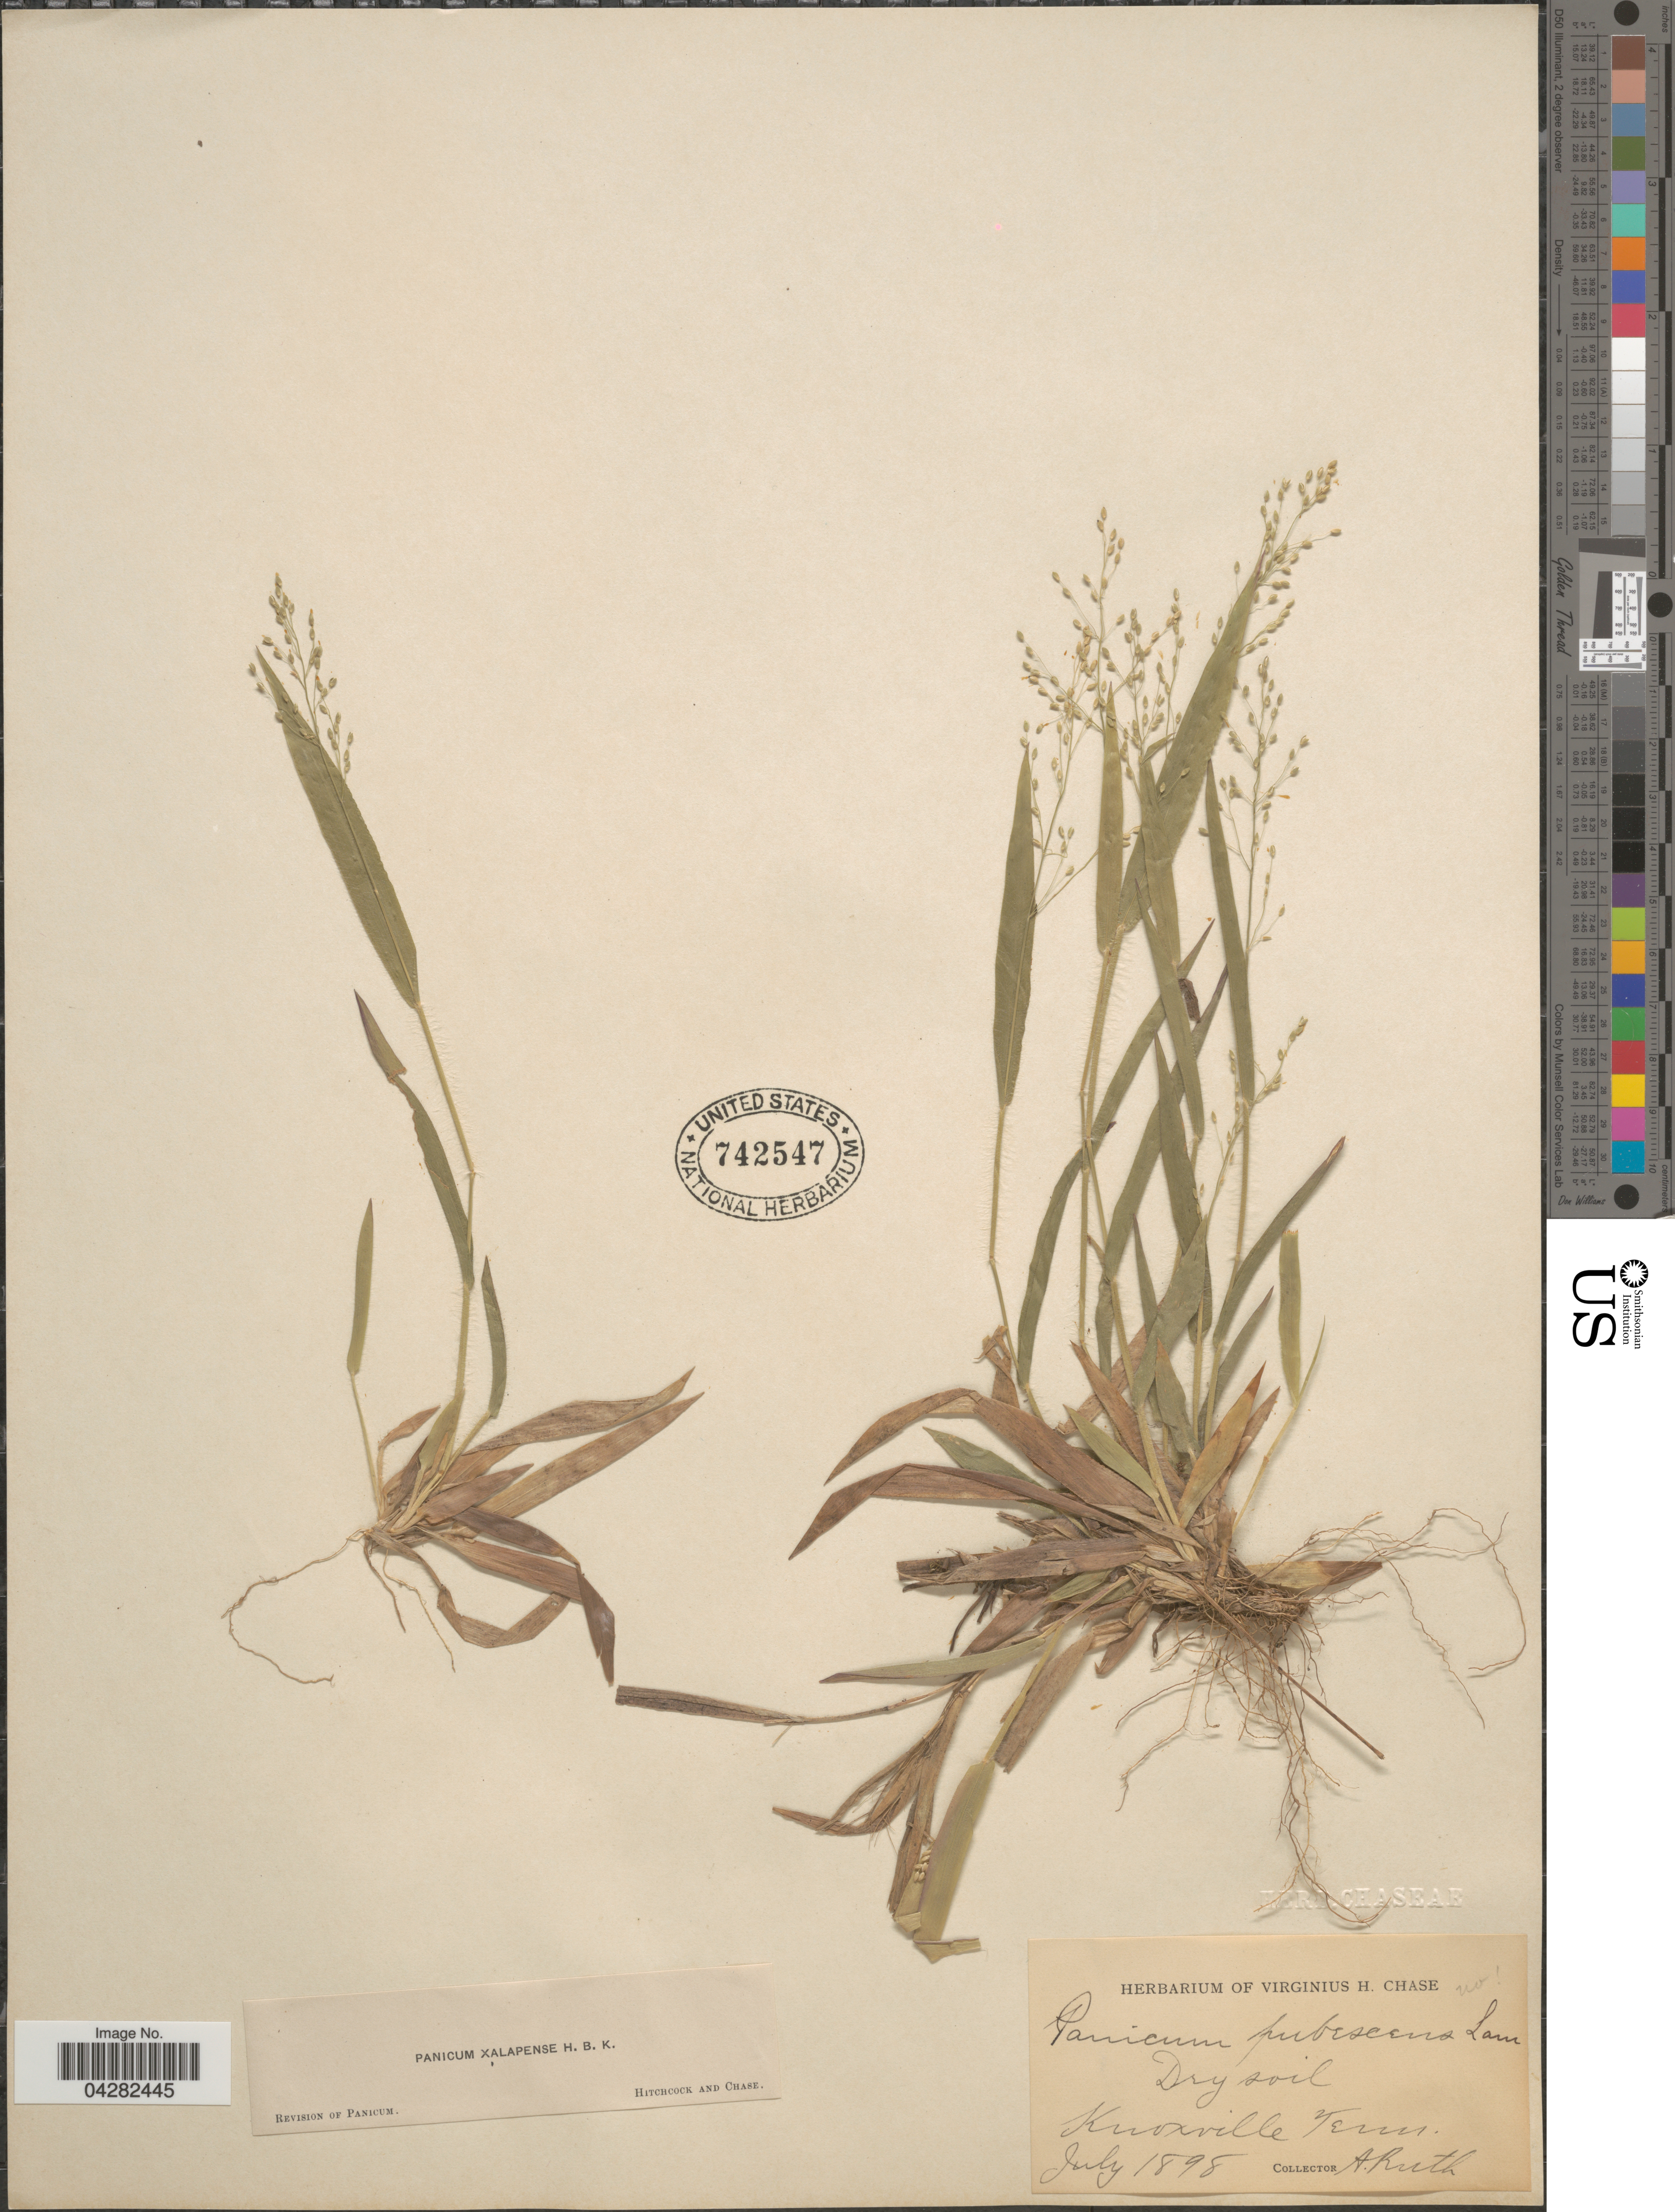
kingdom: Plantae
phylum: Tracheophyta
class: Liliopsida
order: Poales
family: Poaceae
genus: Dichanthelium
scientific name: Dichanthelium laxiflorum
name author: (Lam.) Gould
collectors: A. Ruth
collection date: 1898-07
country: United States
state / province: Tennessee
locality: Knoxville.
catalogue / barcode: US 742547